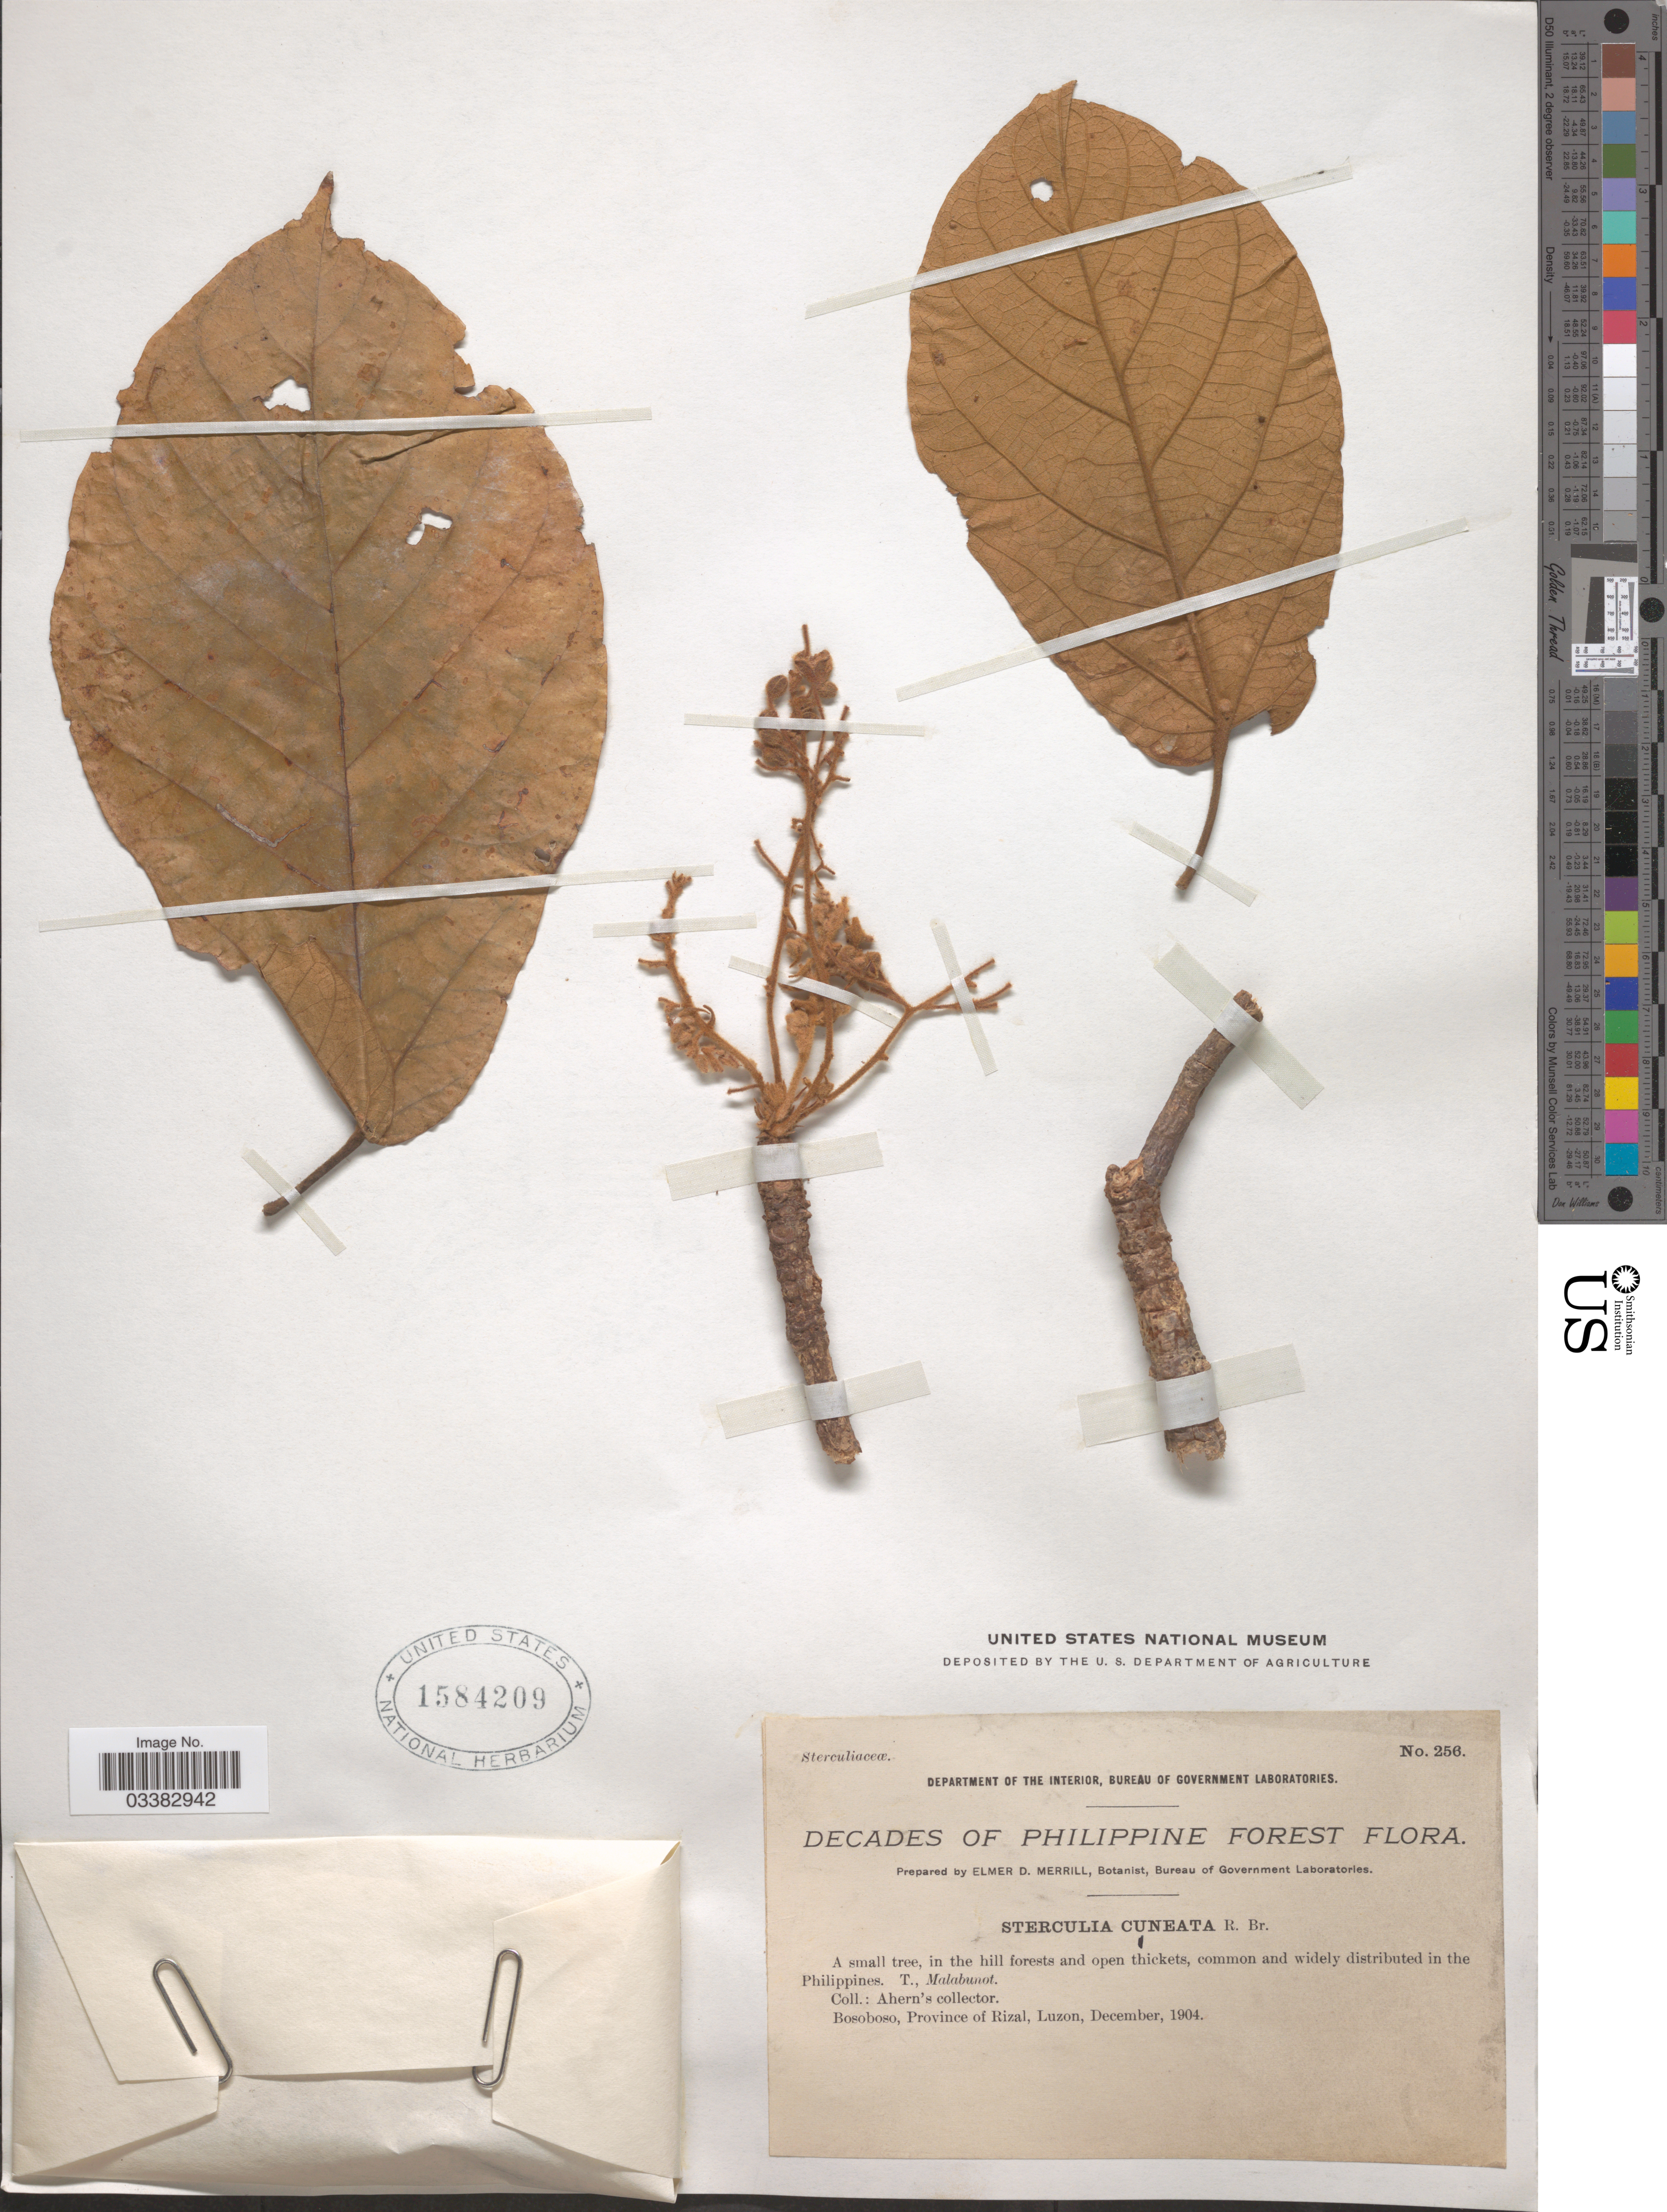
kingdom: Plantae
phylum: Tracheophyta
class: Magnoliopsida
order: Malvales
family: Malvaceae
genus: Sterculia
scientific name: Sterculia cuneata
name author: R. Br.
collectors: Ahern's collector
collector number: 256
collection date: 1904-12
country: Philippines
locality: Decades of Philippines forest, Bosoboso, Province of Rizal, Luzon.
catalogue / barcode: US 1584209